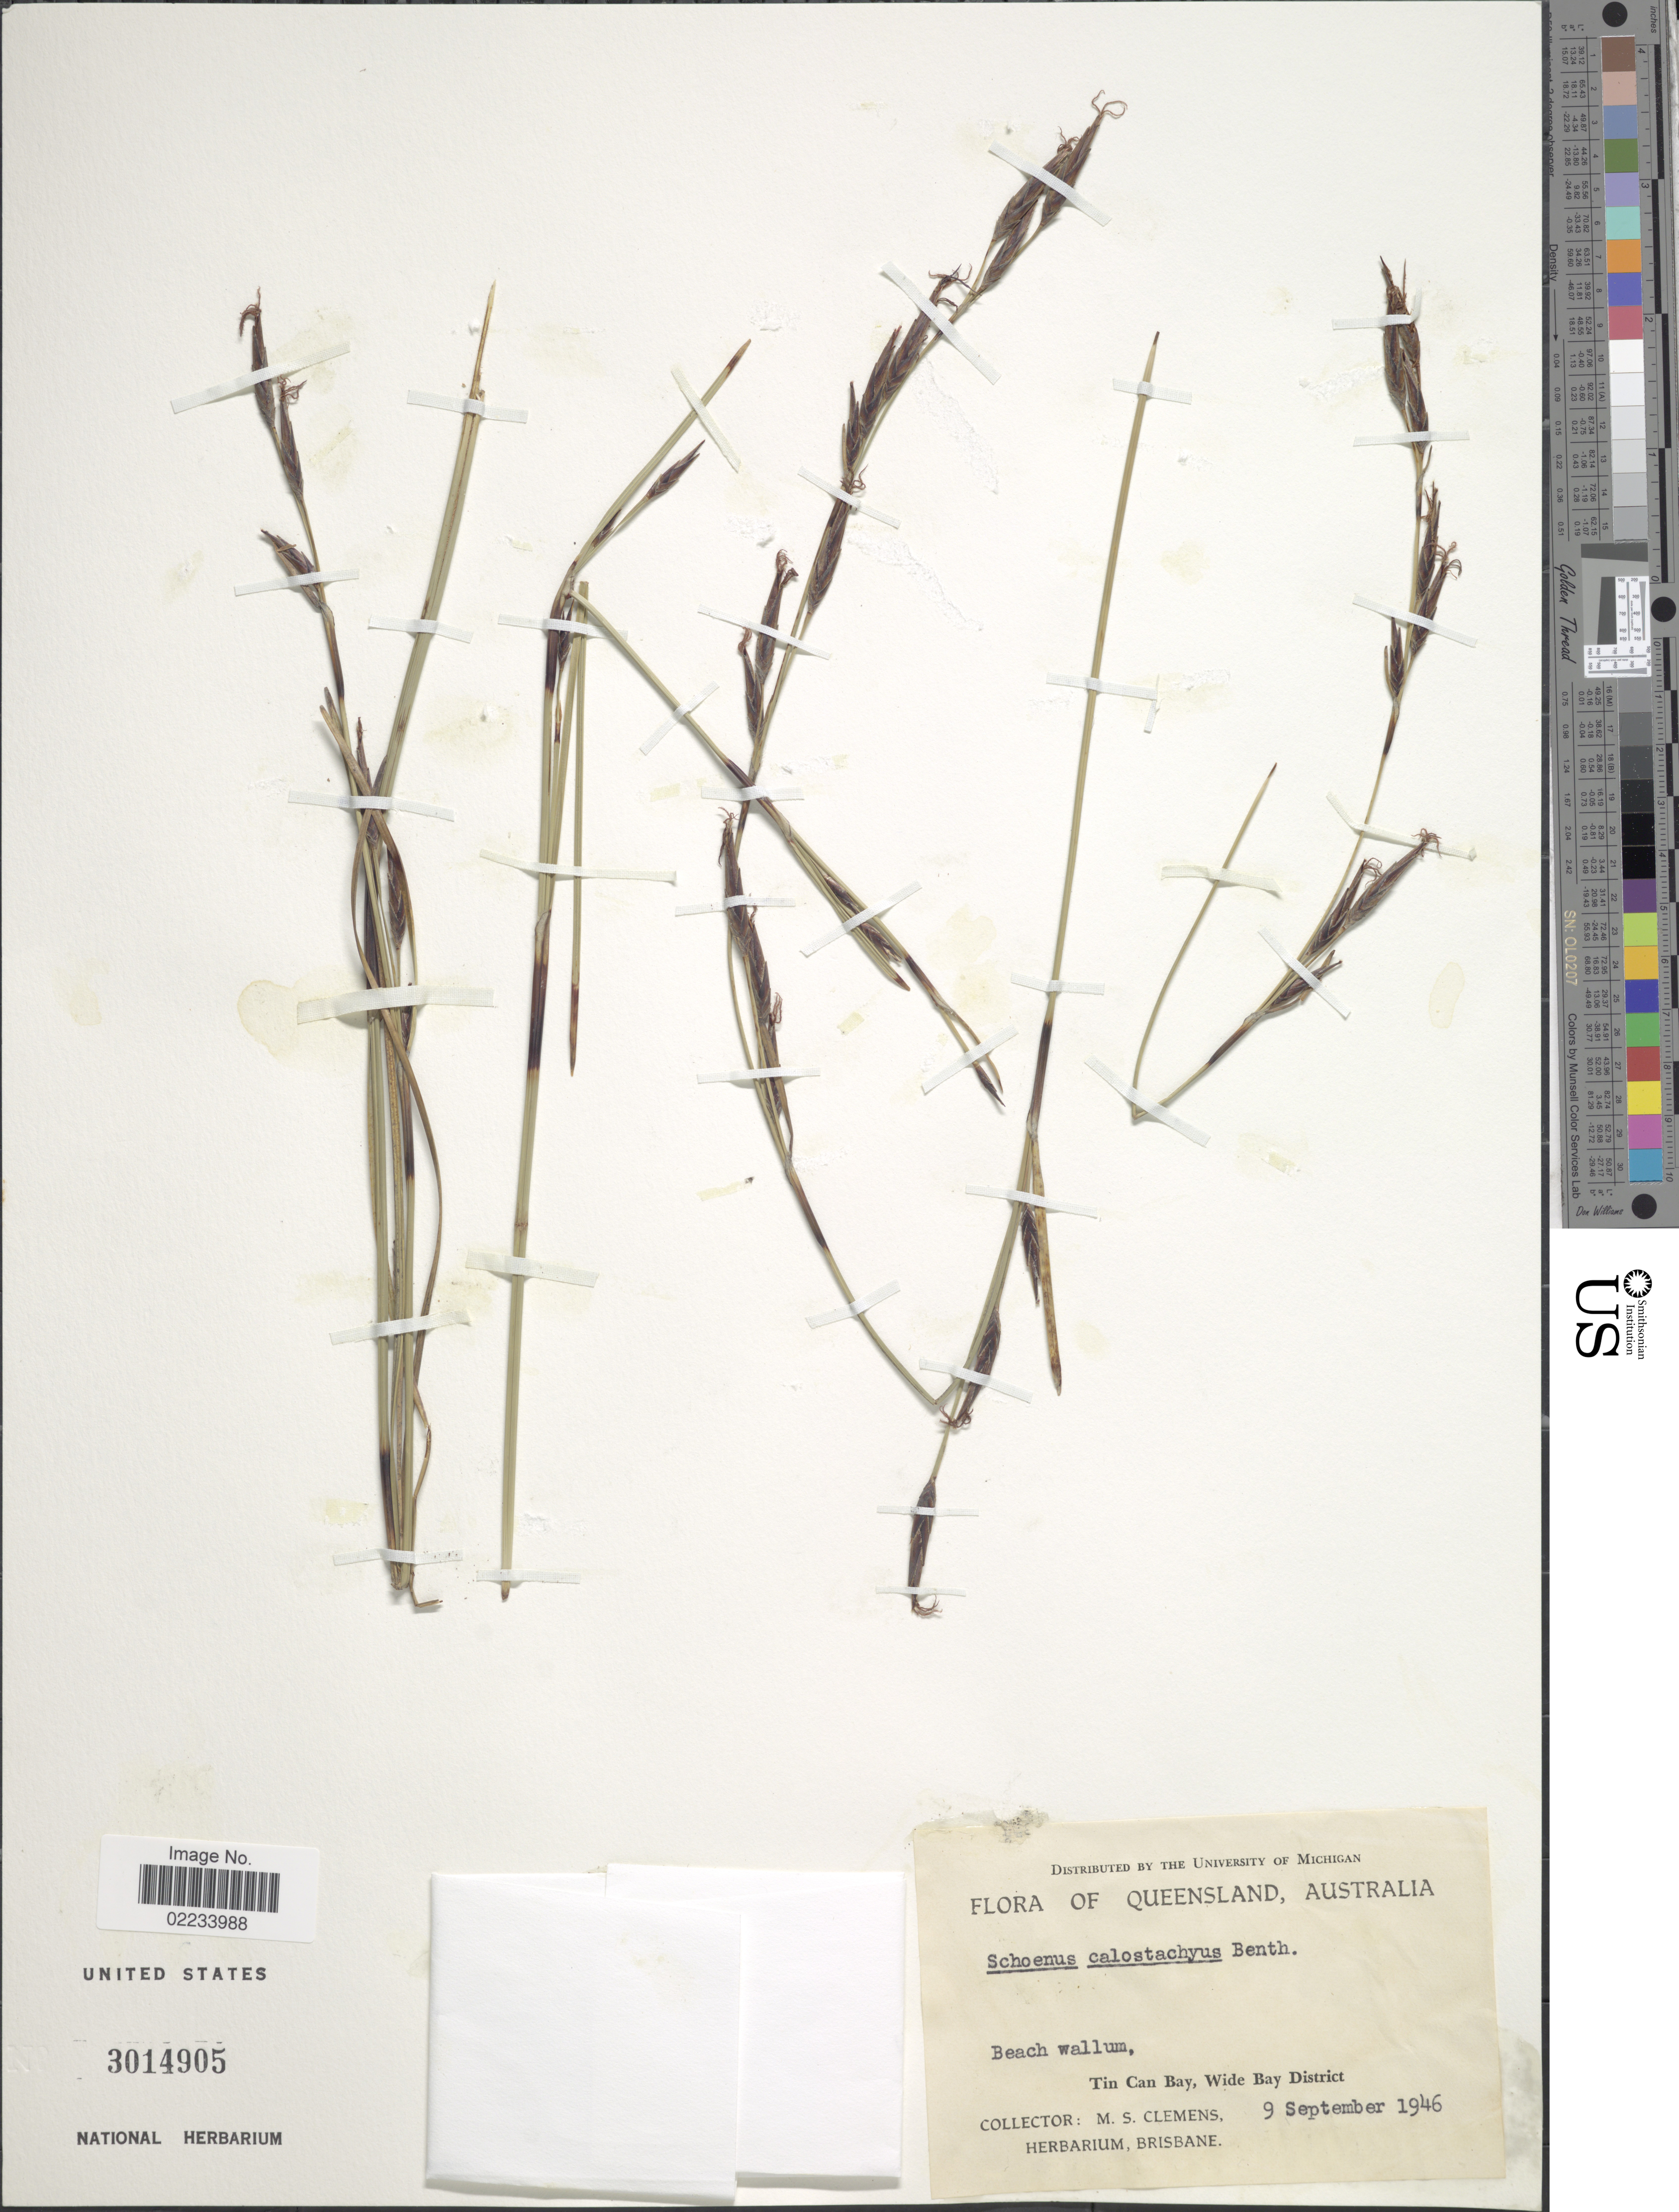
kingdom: Plantae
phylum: Tracheophyta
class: Liliopsida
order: Poales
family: Cyperaceae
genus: Schoenus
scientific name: Schoenus calostachyus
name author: (R. Br.) Poir. ex Roem. & Schult.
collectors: M. S. Clemens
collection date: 1946-09-09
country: Australia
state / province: Queensland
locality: Beach wallum, Tin Can Bay, Wide Bay District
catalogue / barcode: US 3014905